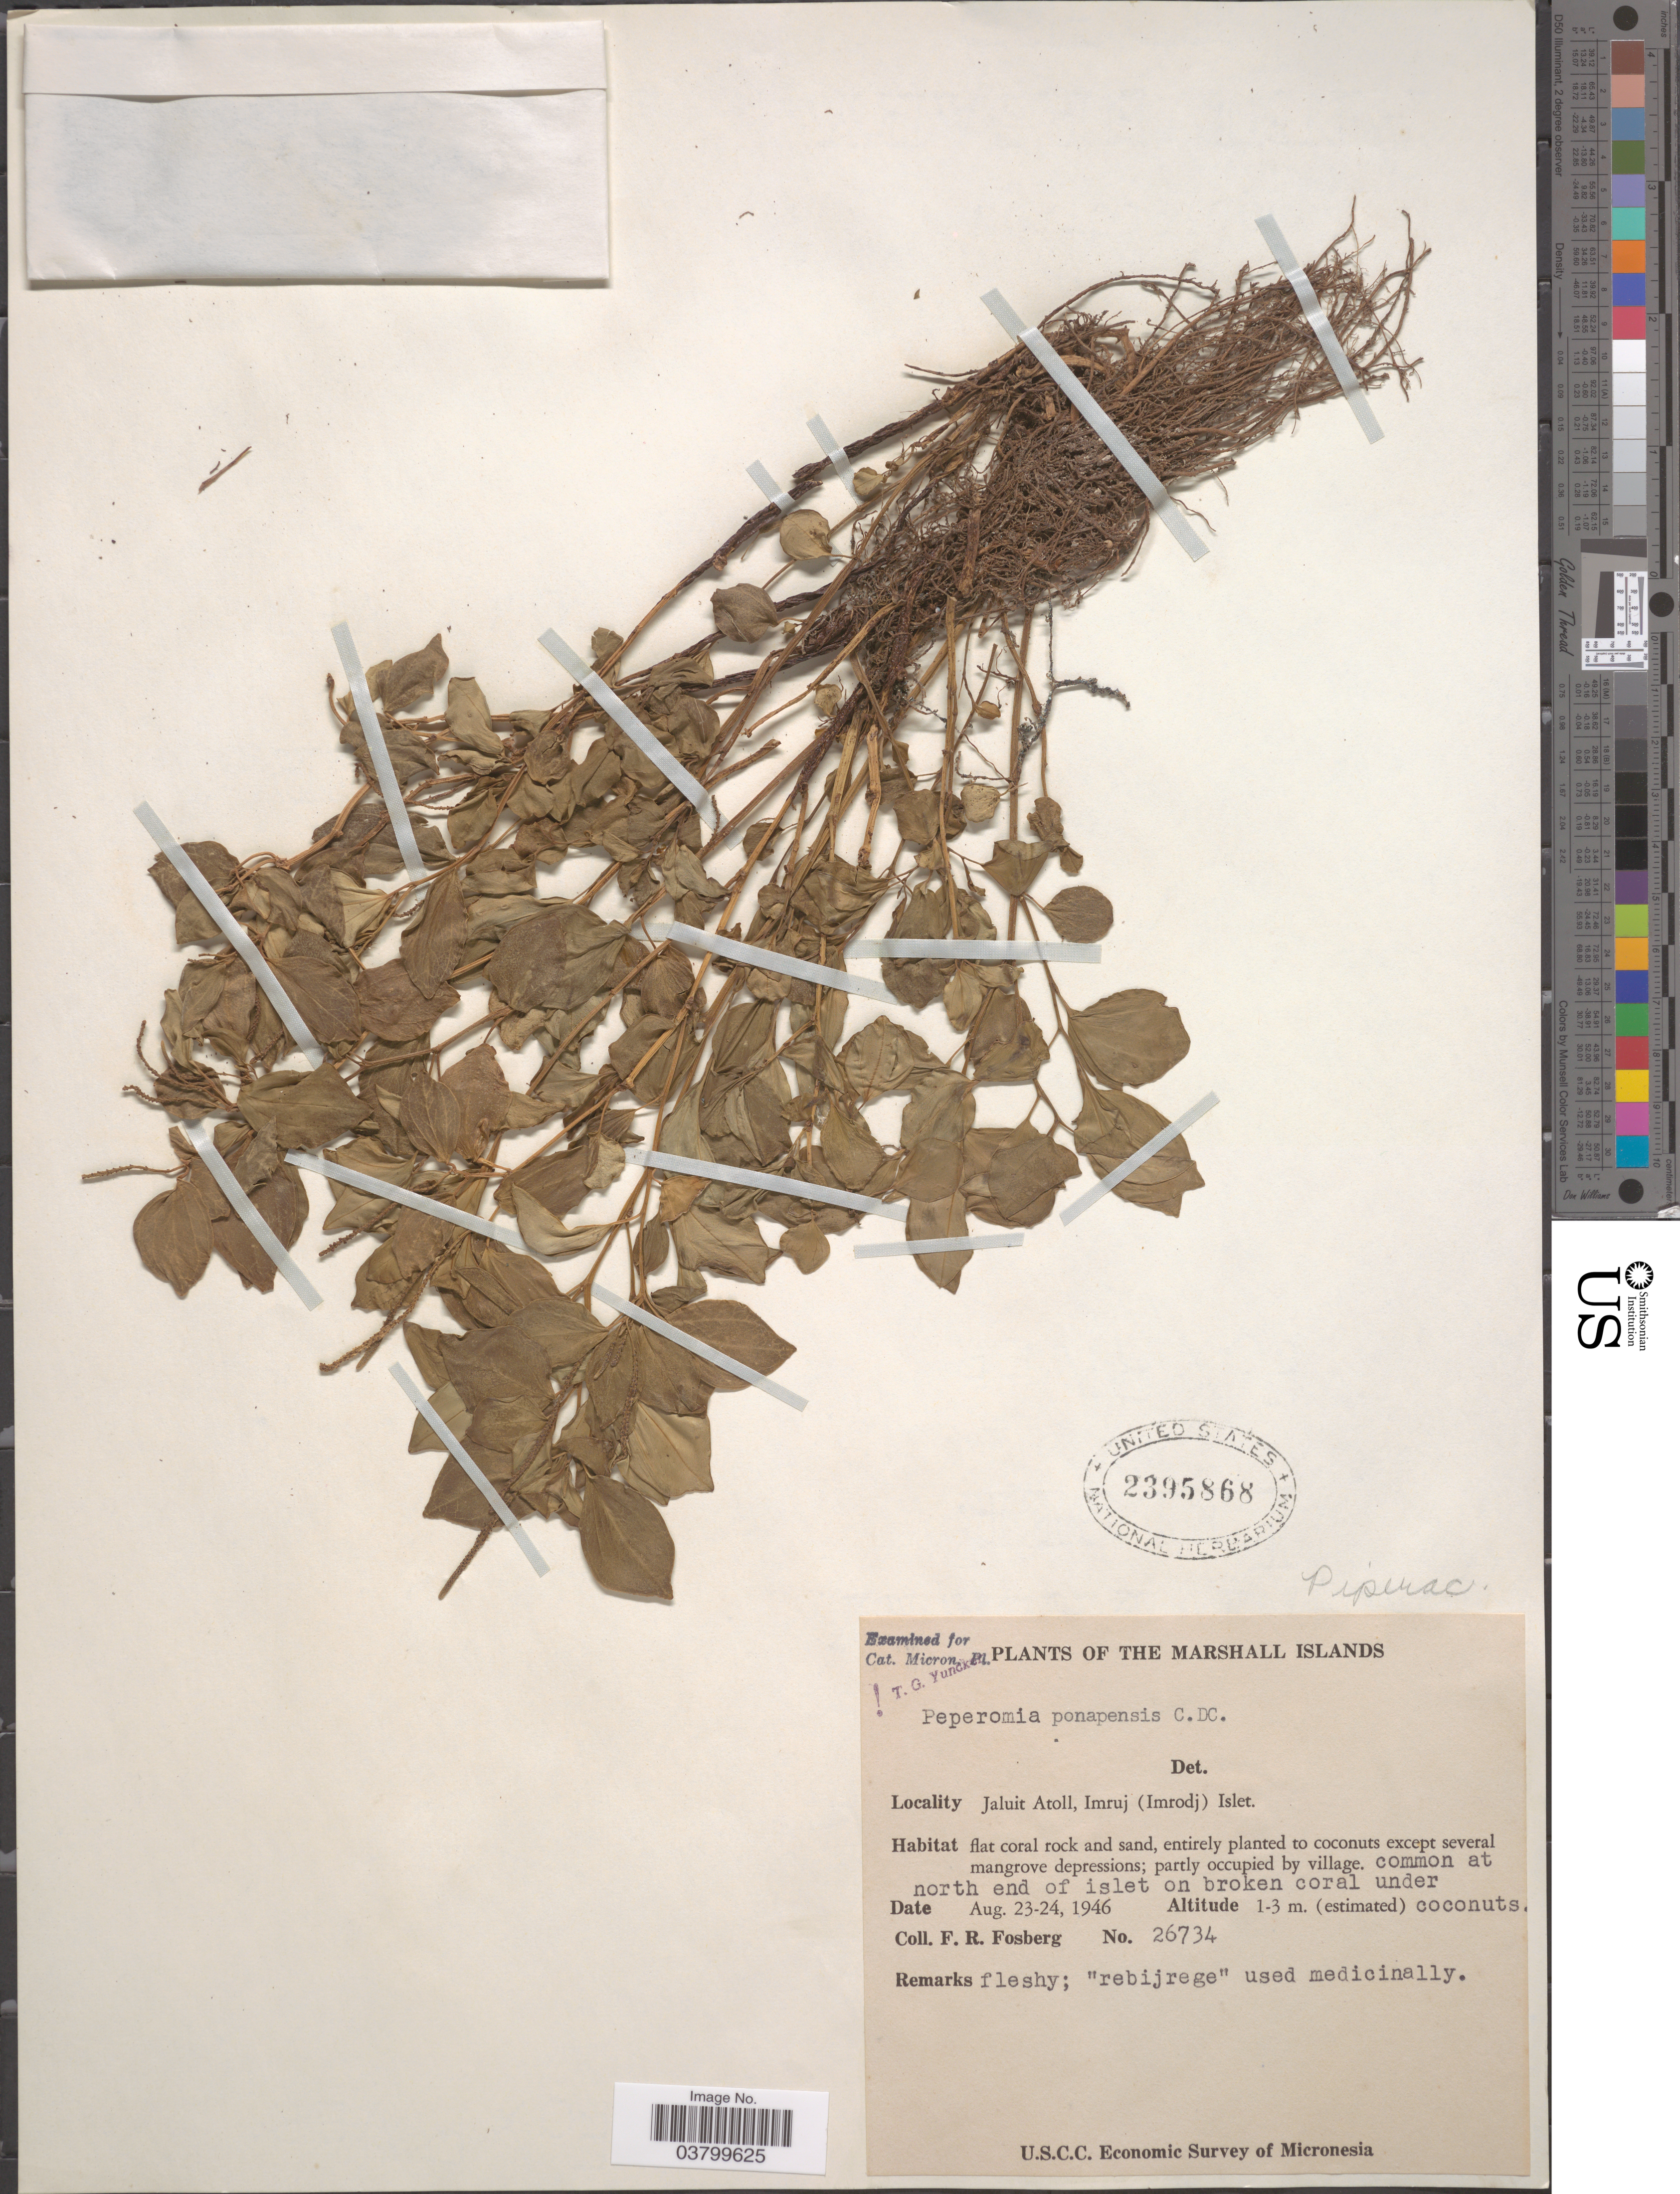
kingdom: Plantae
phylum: Tracheophyta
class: Magnoliopsida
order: Piperales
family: Piperaceae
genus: Peperomia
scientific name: Peperomia ponapensis var. ponapensis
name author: C. DC.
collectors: F. R. Fosberg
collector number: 26734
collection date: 1946-08-23/1946-08-24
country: Marshall Islands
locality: Jaluit Atoll, Imruj (Imrodj) Islet. At north end of islet on broken coral under coconuts.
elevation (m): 1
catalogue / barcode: US 2395868